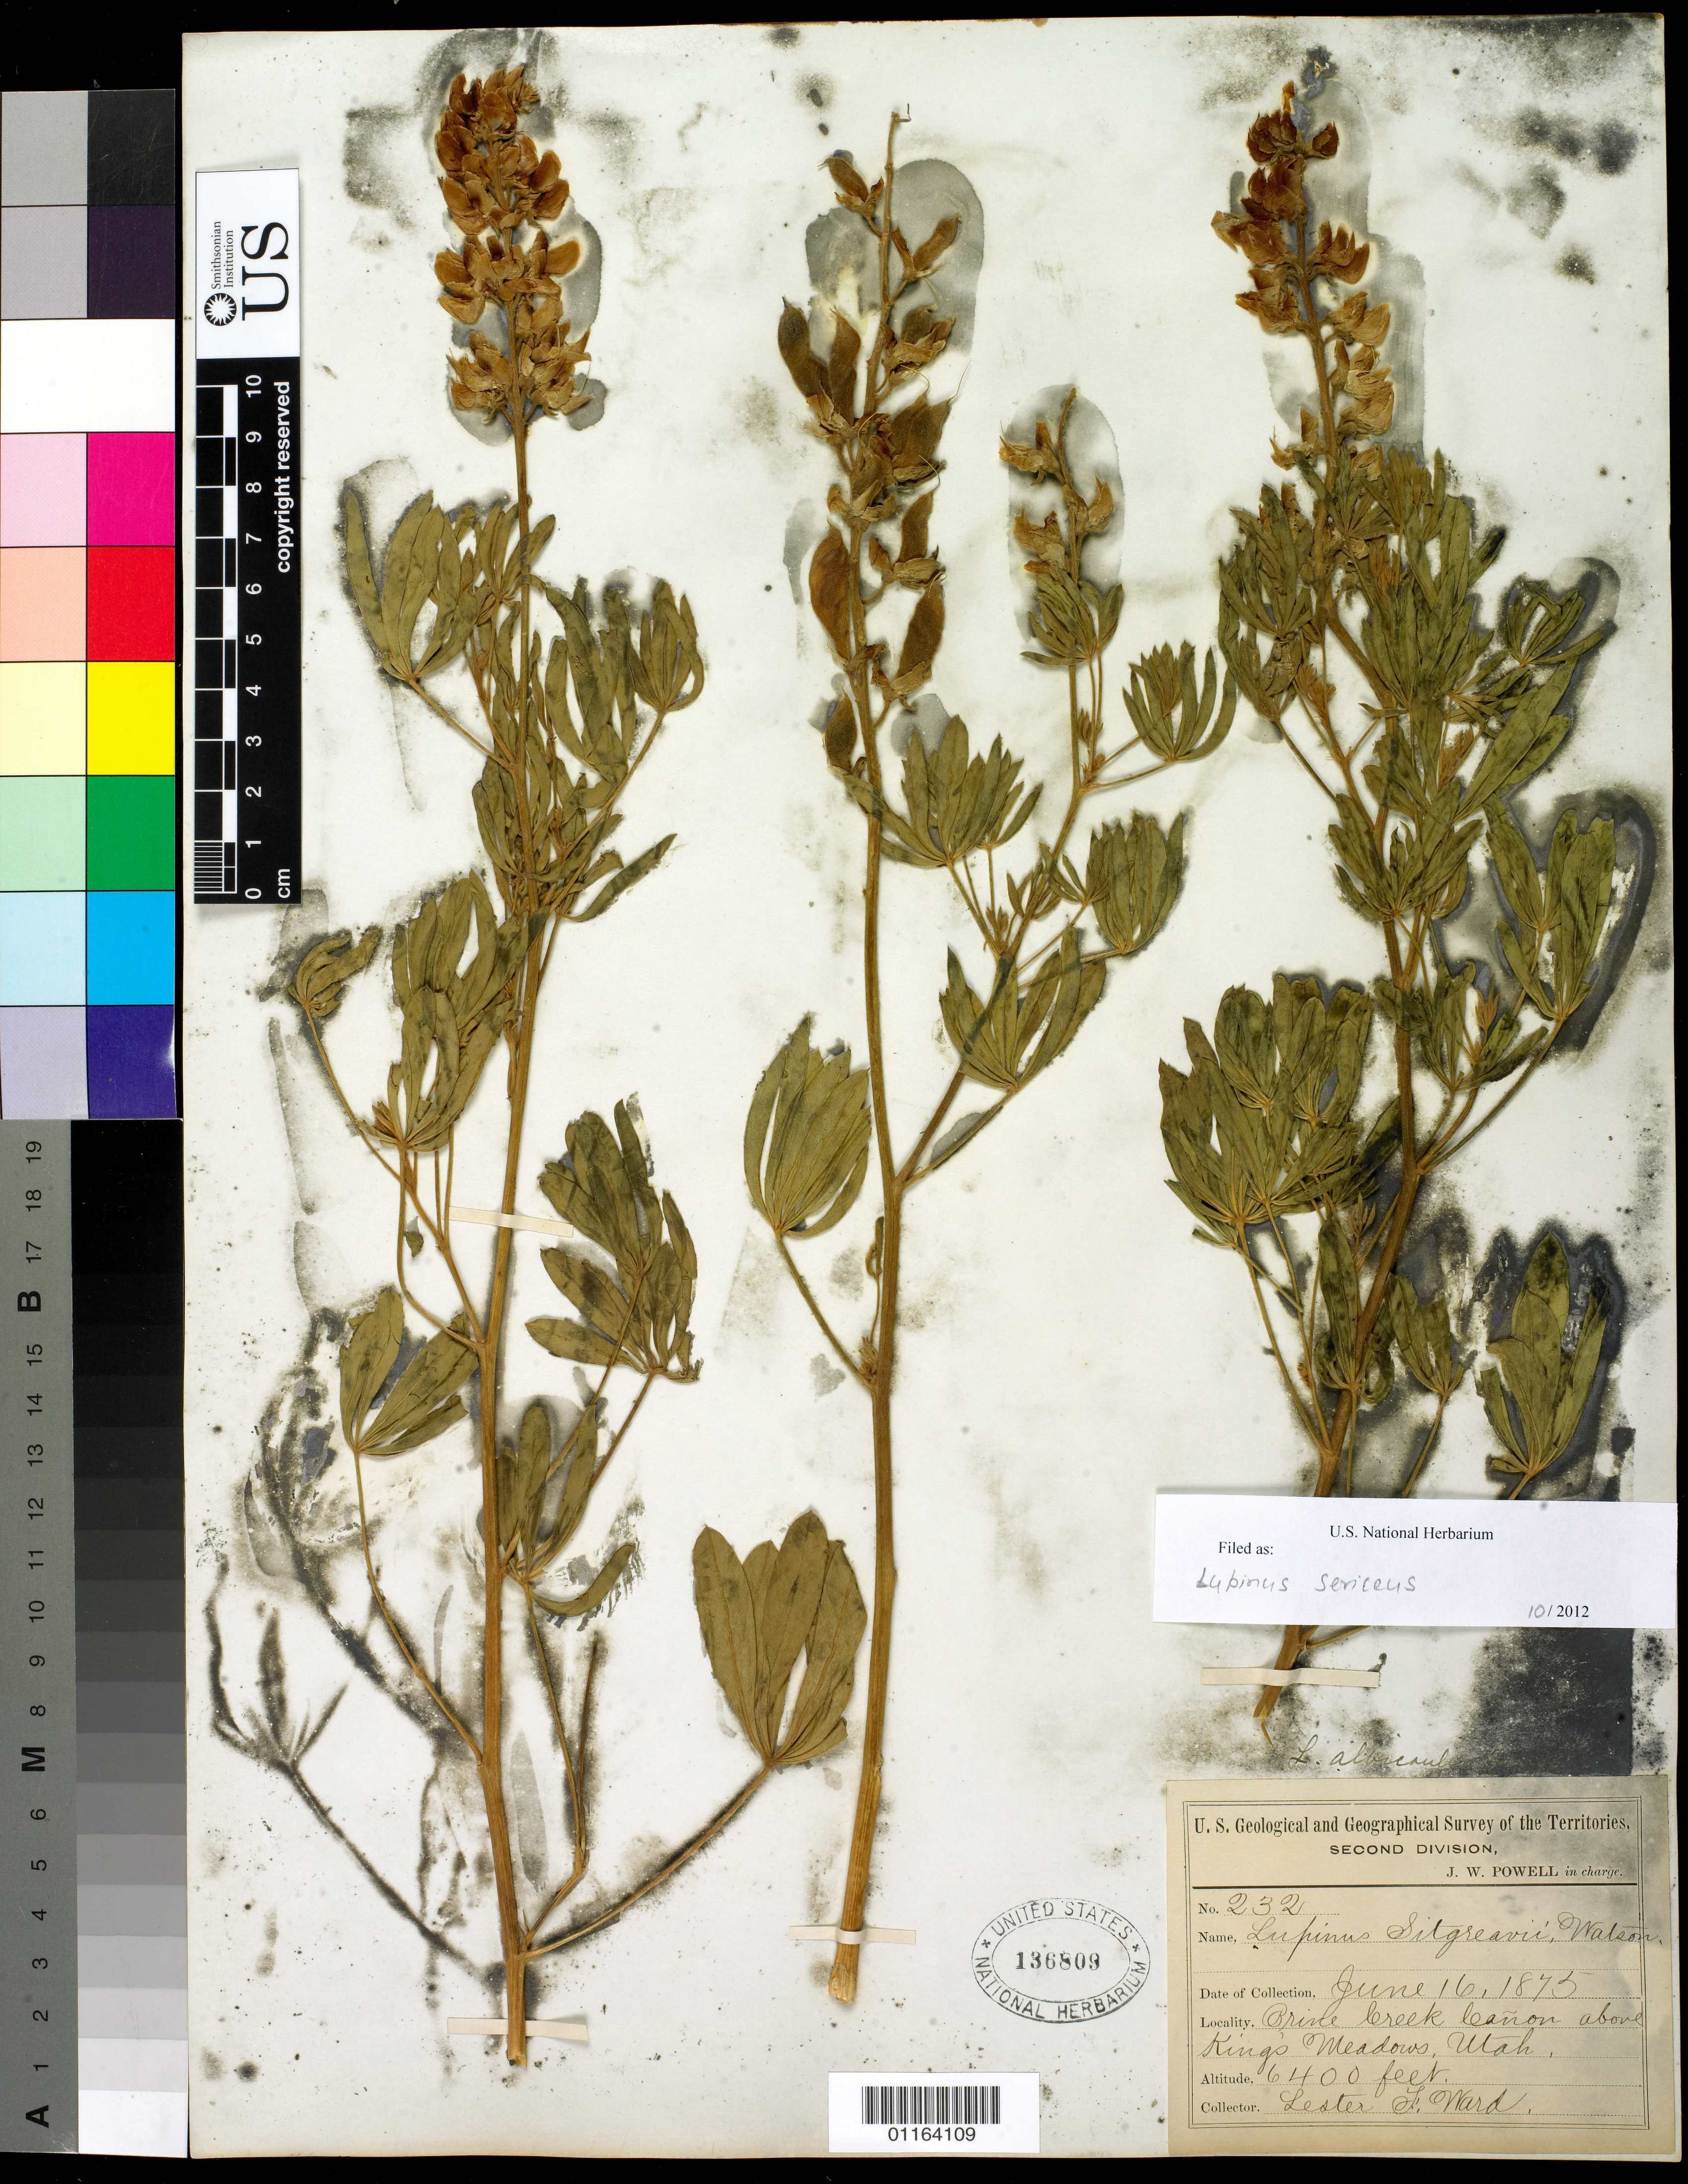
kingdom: Plantae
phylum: Tracheophyta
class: Magnoliopsida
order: Fabales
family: Fabaceae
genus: Lupinus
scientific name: Lupinus sericeus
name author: Pursh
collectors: L. F. Ward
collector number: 232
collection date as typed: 16 Jun 1875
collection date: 1875-06-16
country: United States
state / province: Utah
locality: Brine Creek Canyon above Kings Meadows.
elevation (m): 1951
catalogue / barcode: US 136809